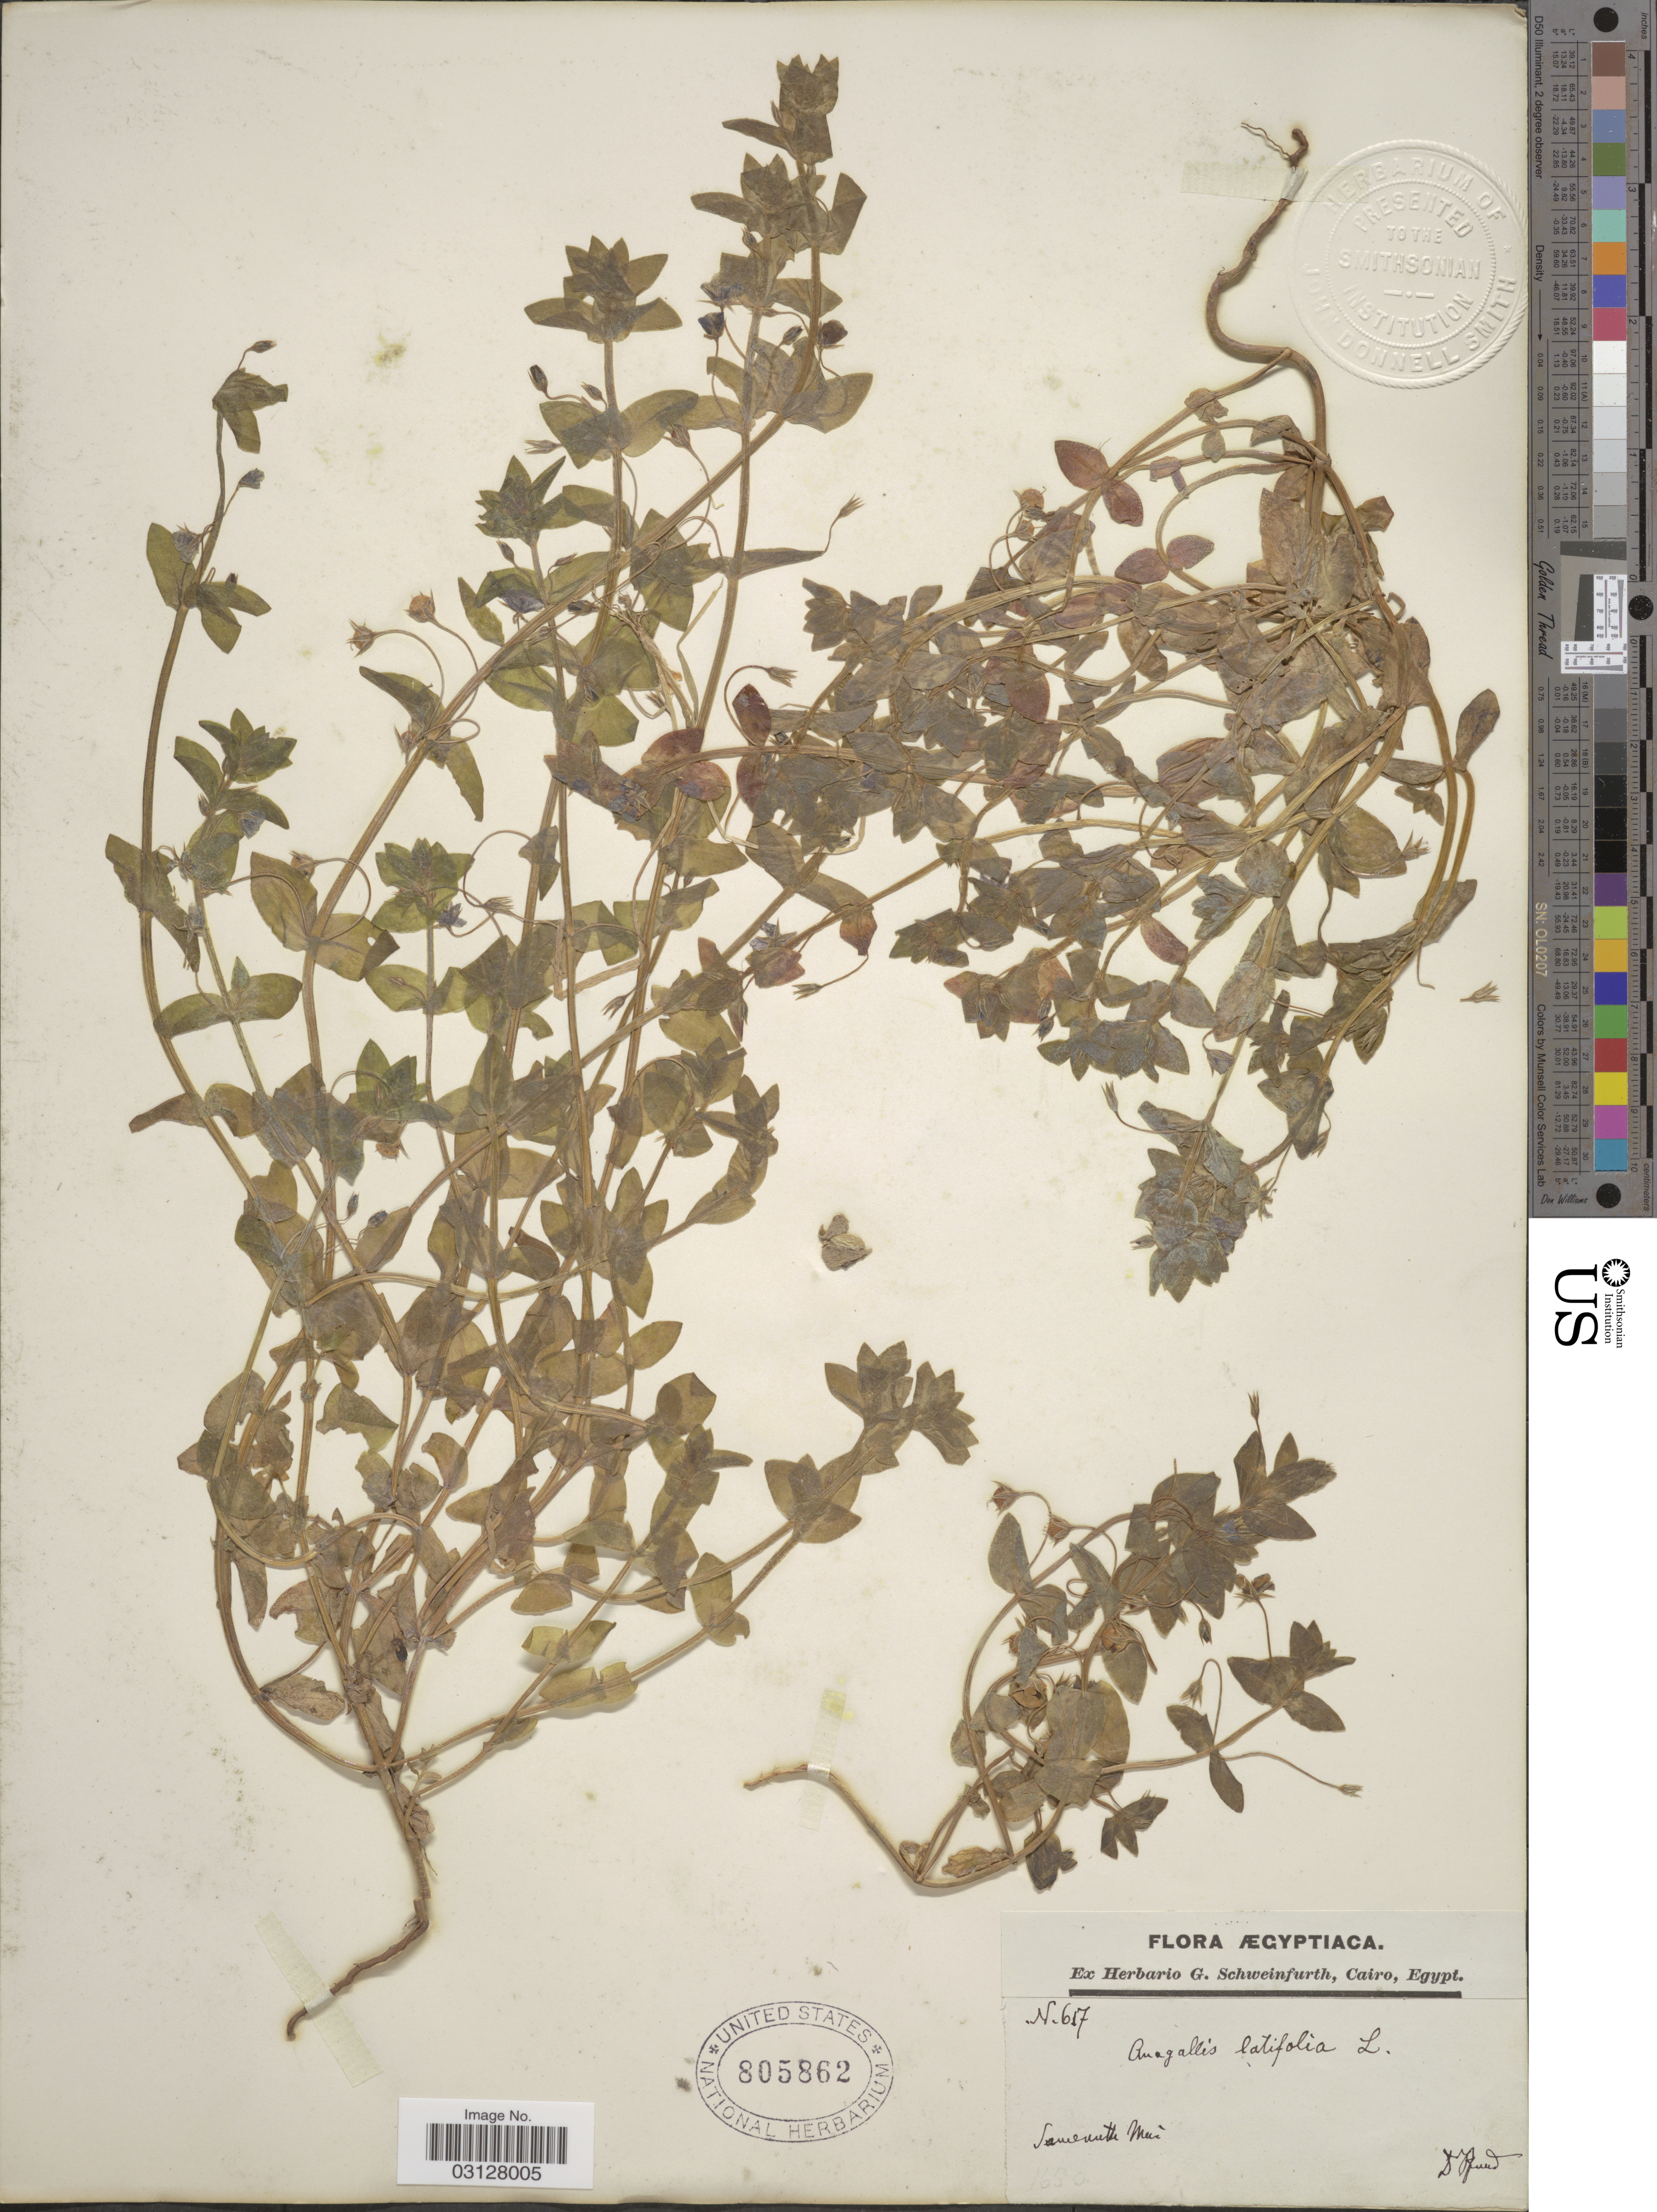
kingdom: Plantae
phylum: Tracheophyta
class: Magnoliopsida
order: Ericales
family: Primulaceae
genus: Anagallis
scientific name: Anagallis latifolia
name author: L.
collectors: -. Pfund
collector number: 617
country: Egypt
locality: Ægyptiaca. Souwmuth. [interpreted]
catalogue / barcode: US 805862